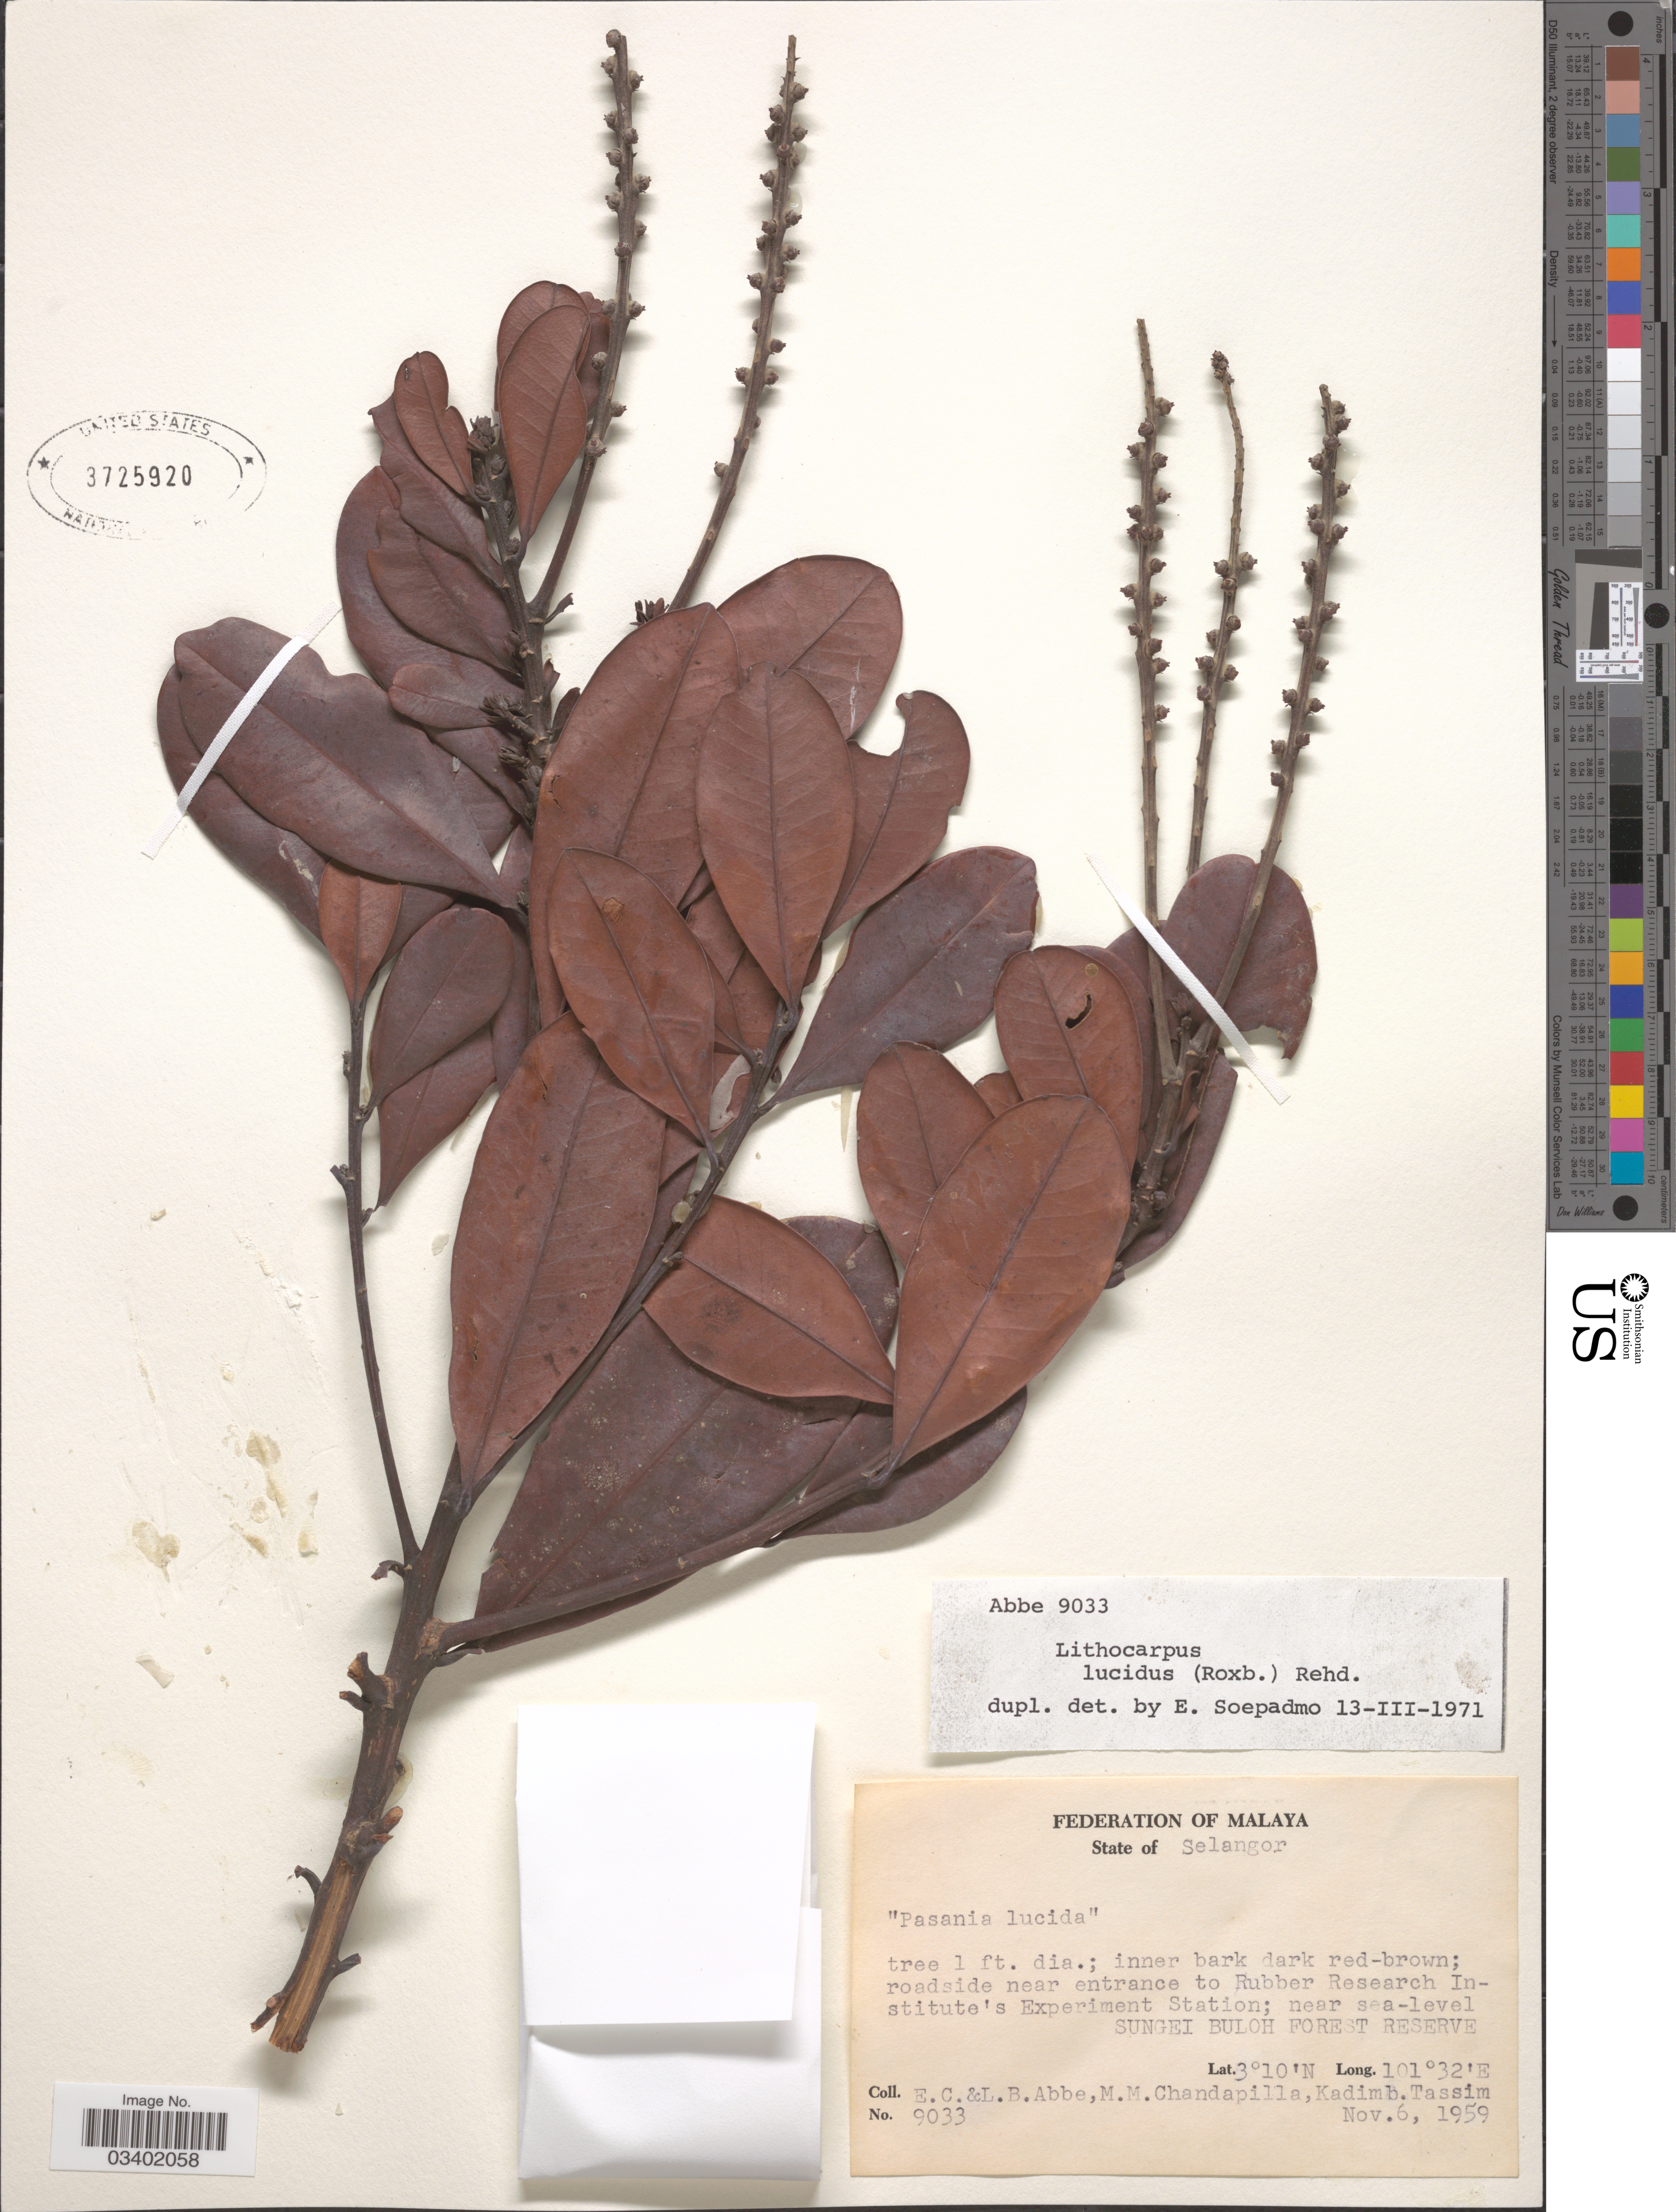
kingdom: Plantae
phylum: Tracheophyta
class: Magnoliopsida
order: Fagales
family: Fagaceae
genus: Lithocarpus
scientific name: Lithocarpus lucidus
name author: (Roxb.) Rehder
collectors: E. C. Abbe, L. B. Abbe, M. Chandapilla & K. Tassim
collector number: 9033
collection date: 1959-11-06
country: Malaysia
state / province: Selangor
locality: Federation of Malaya. Roadside near entrance to Rubber Research Institute's Experiment Station. Sungei Buloh Forest Reserve.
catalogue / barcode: US 3725920